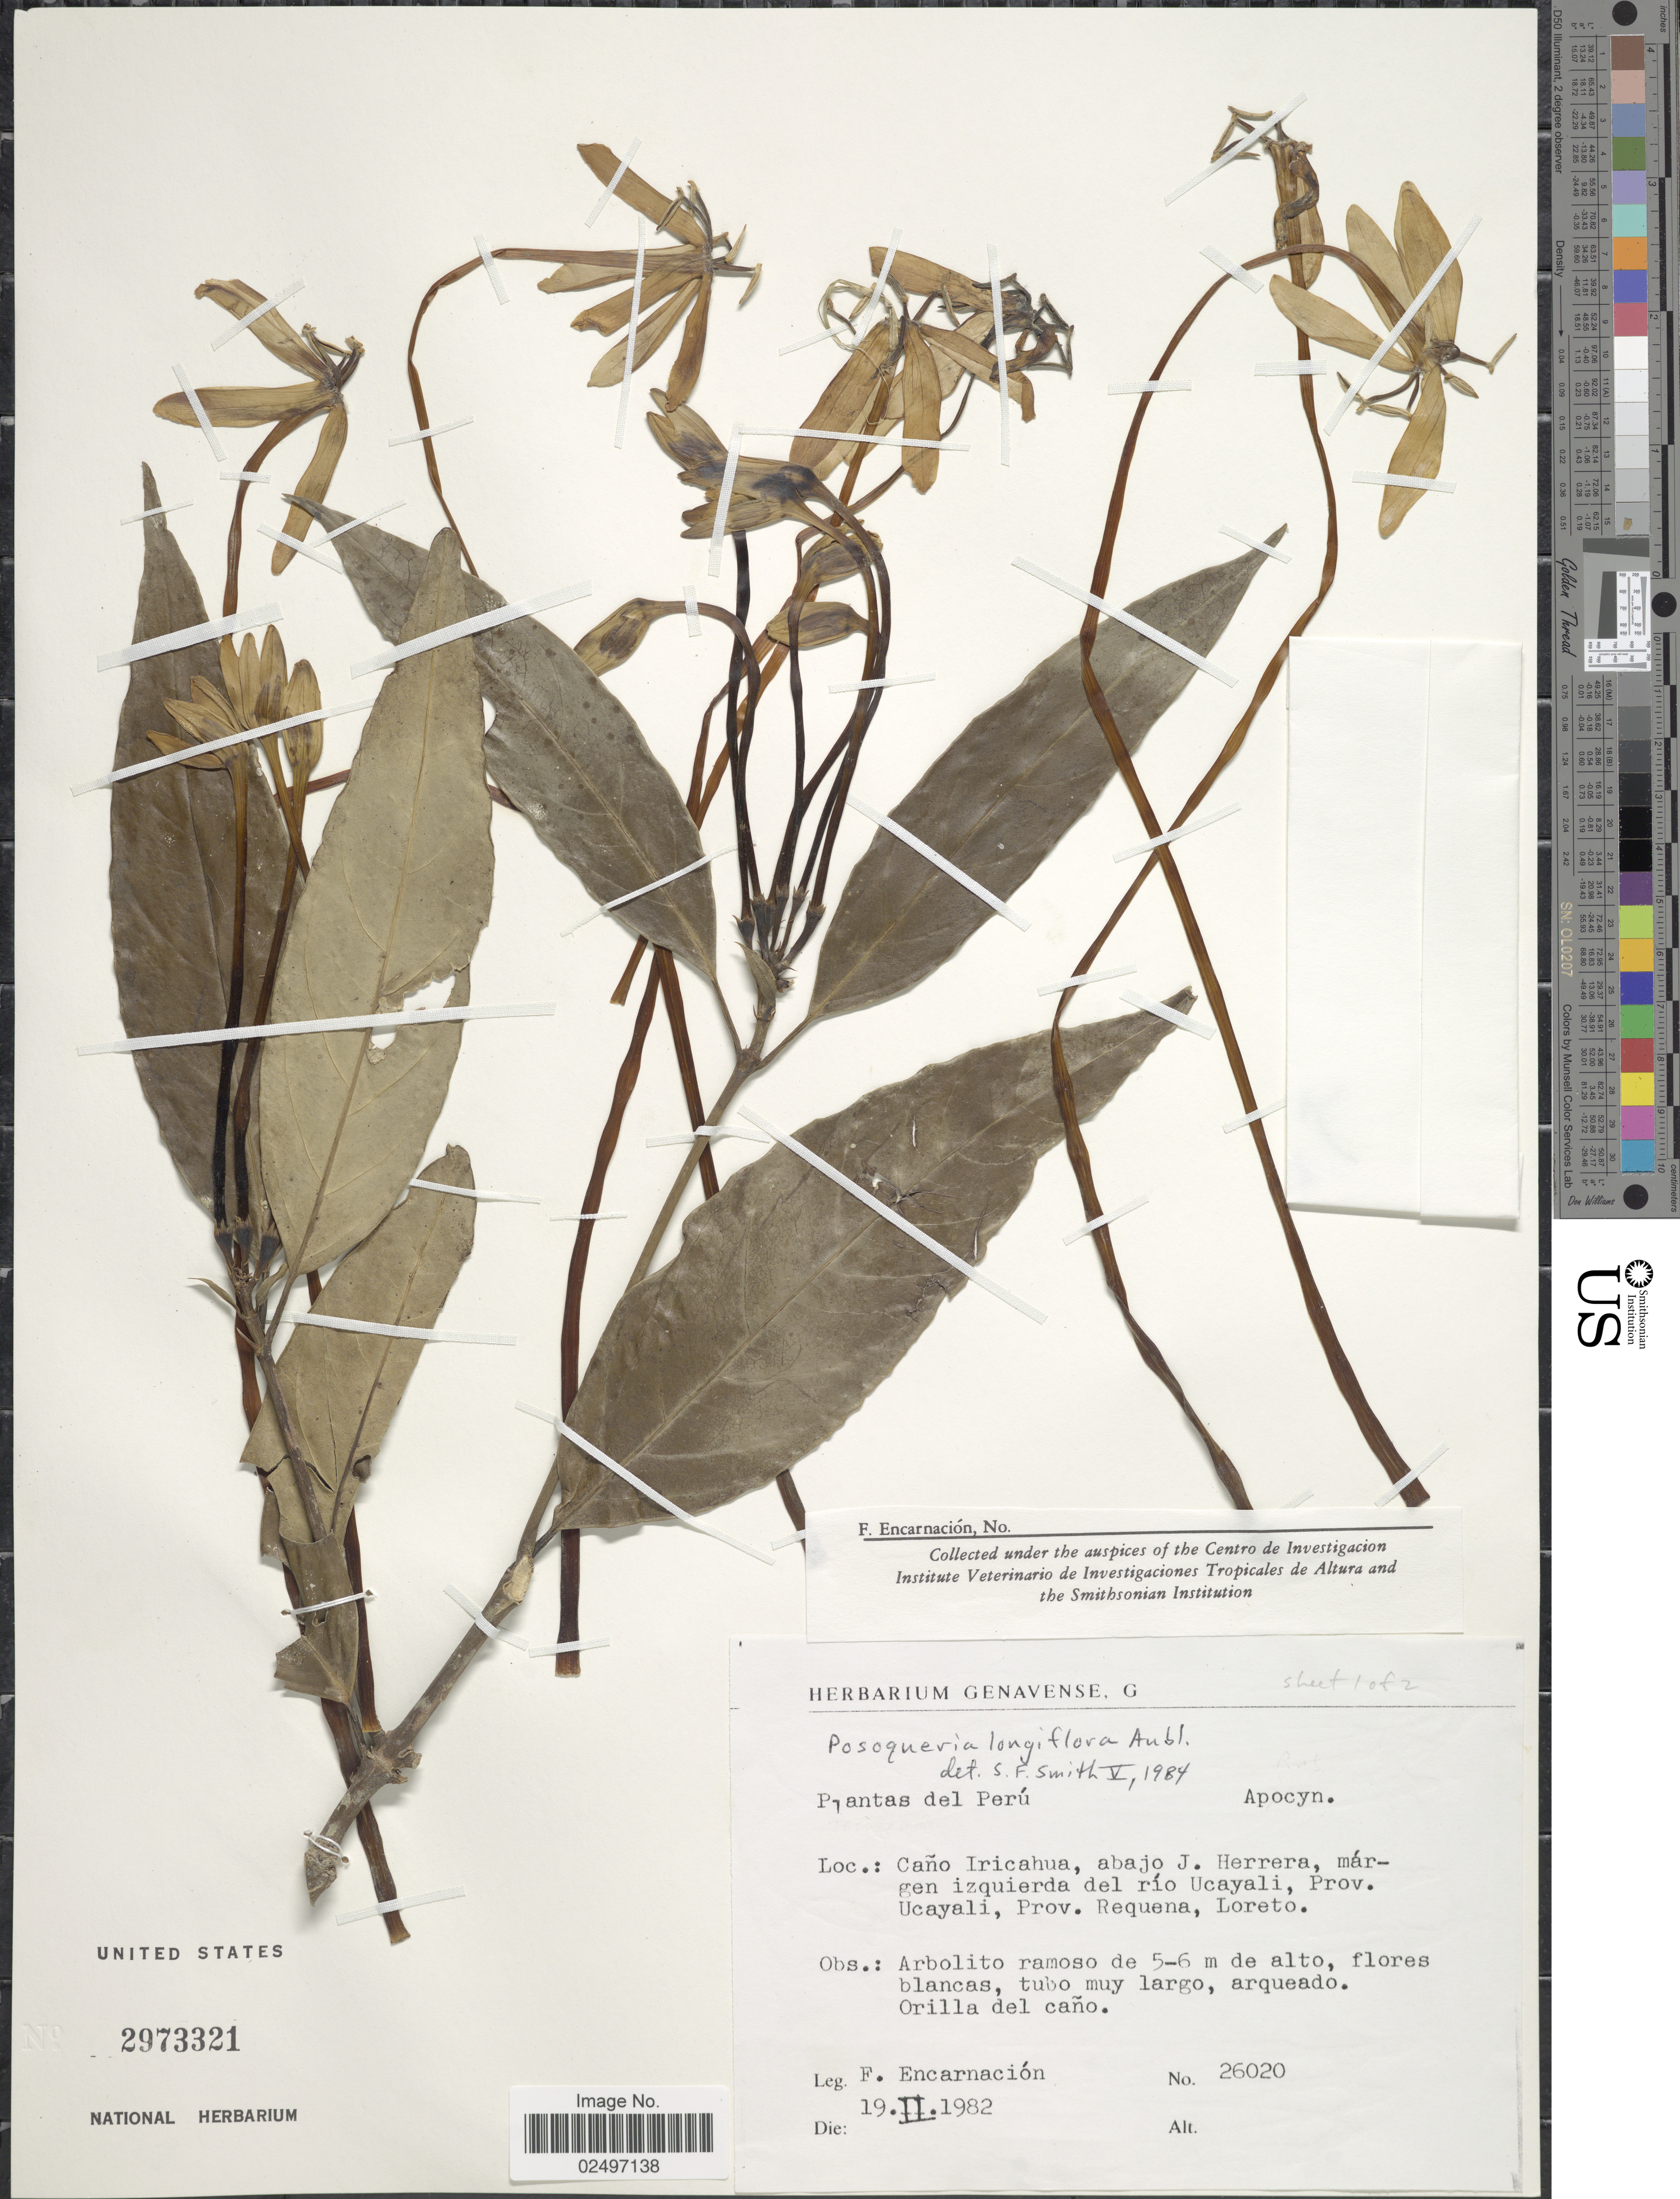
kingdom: Plantae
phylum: Tracheophyta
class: Magnoliopsida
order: Gentianales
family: Rubiaceae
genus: Posoqueria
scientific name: Posoqueria longiflora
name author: Aubl.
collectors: F. Encarnación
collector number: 26020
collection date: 1982-02-19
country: Peru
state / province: Loreto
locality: Caño Iricahua, abajo J. Herrera, márgen izquierda del río Ucayali, Prov. Ucayali, Prov. Requena, Orilla del caño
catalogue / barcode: US 2973321